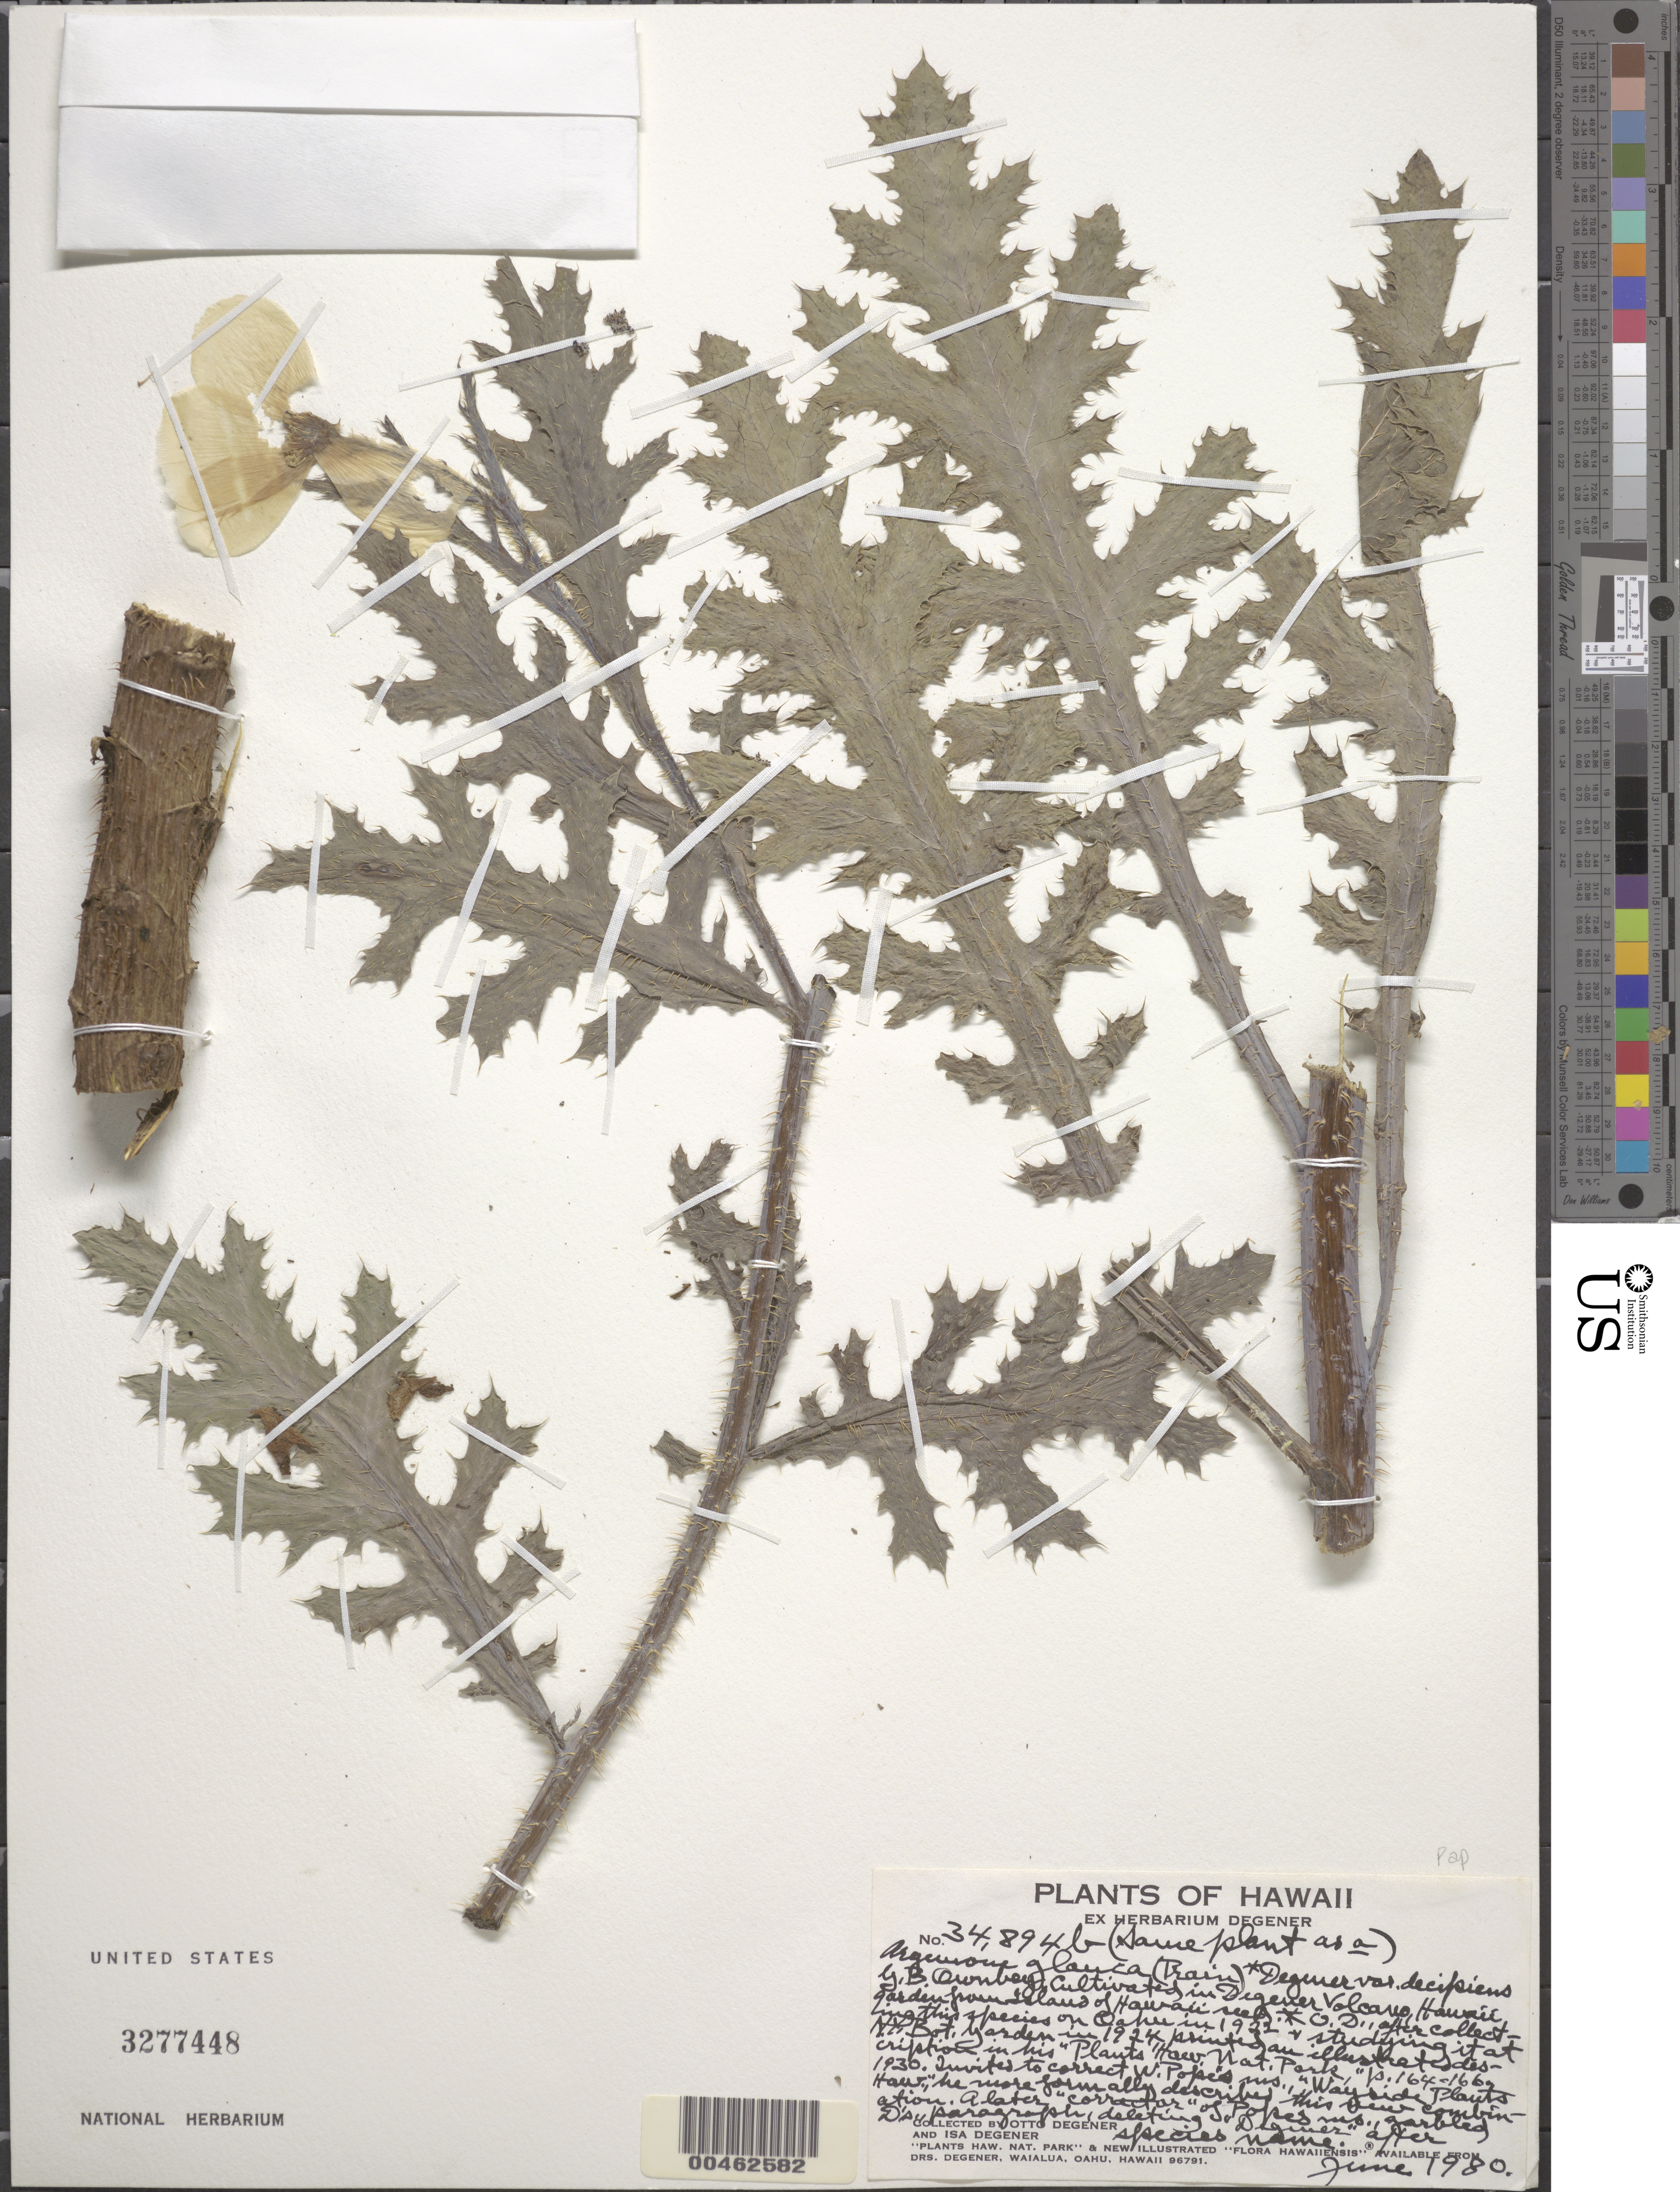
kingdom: Plantae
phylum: Tracheophyta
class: Magnoliopsida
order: Ranunculales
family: Papaveraceae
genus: Argemone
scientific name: Argemone glauca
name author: (Nutt. ex Prain) Pope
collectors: O. Degener & I. Degener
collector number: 34894b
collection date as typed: Jun 1980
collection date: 1980-06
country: United States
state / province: Hawaii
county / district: Honolulu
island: Oahu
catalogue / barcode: US 3277448